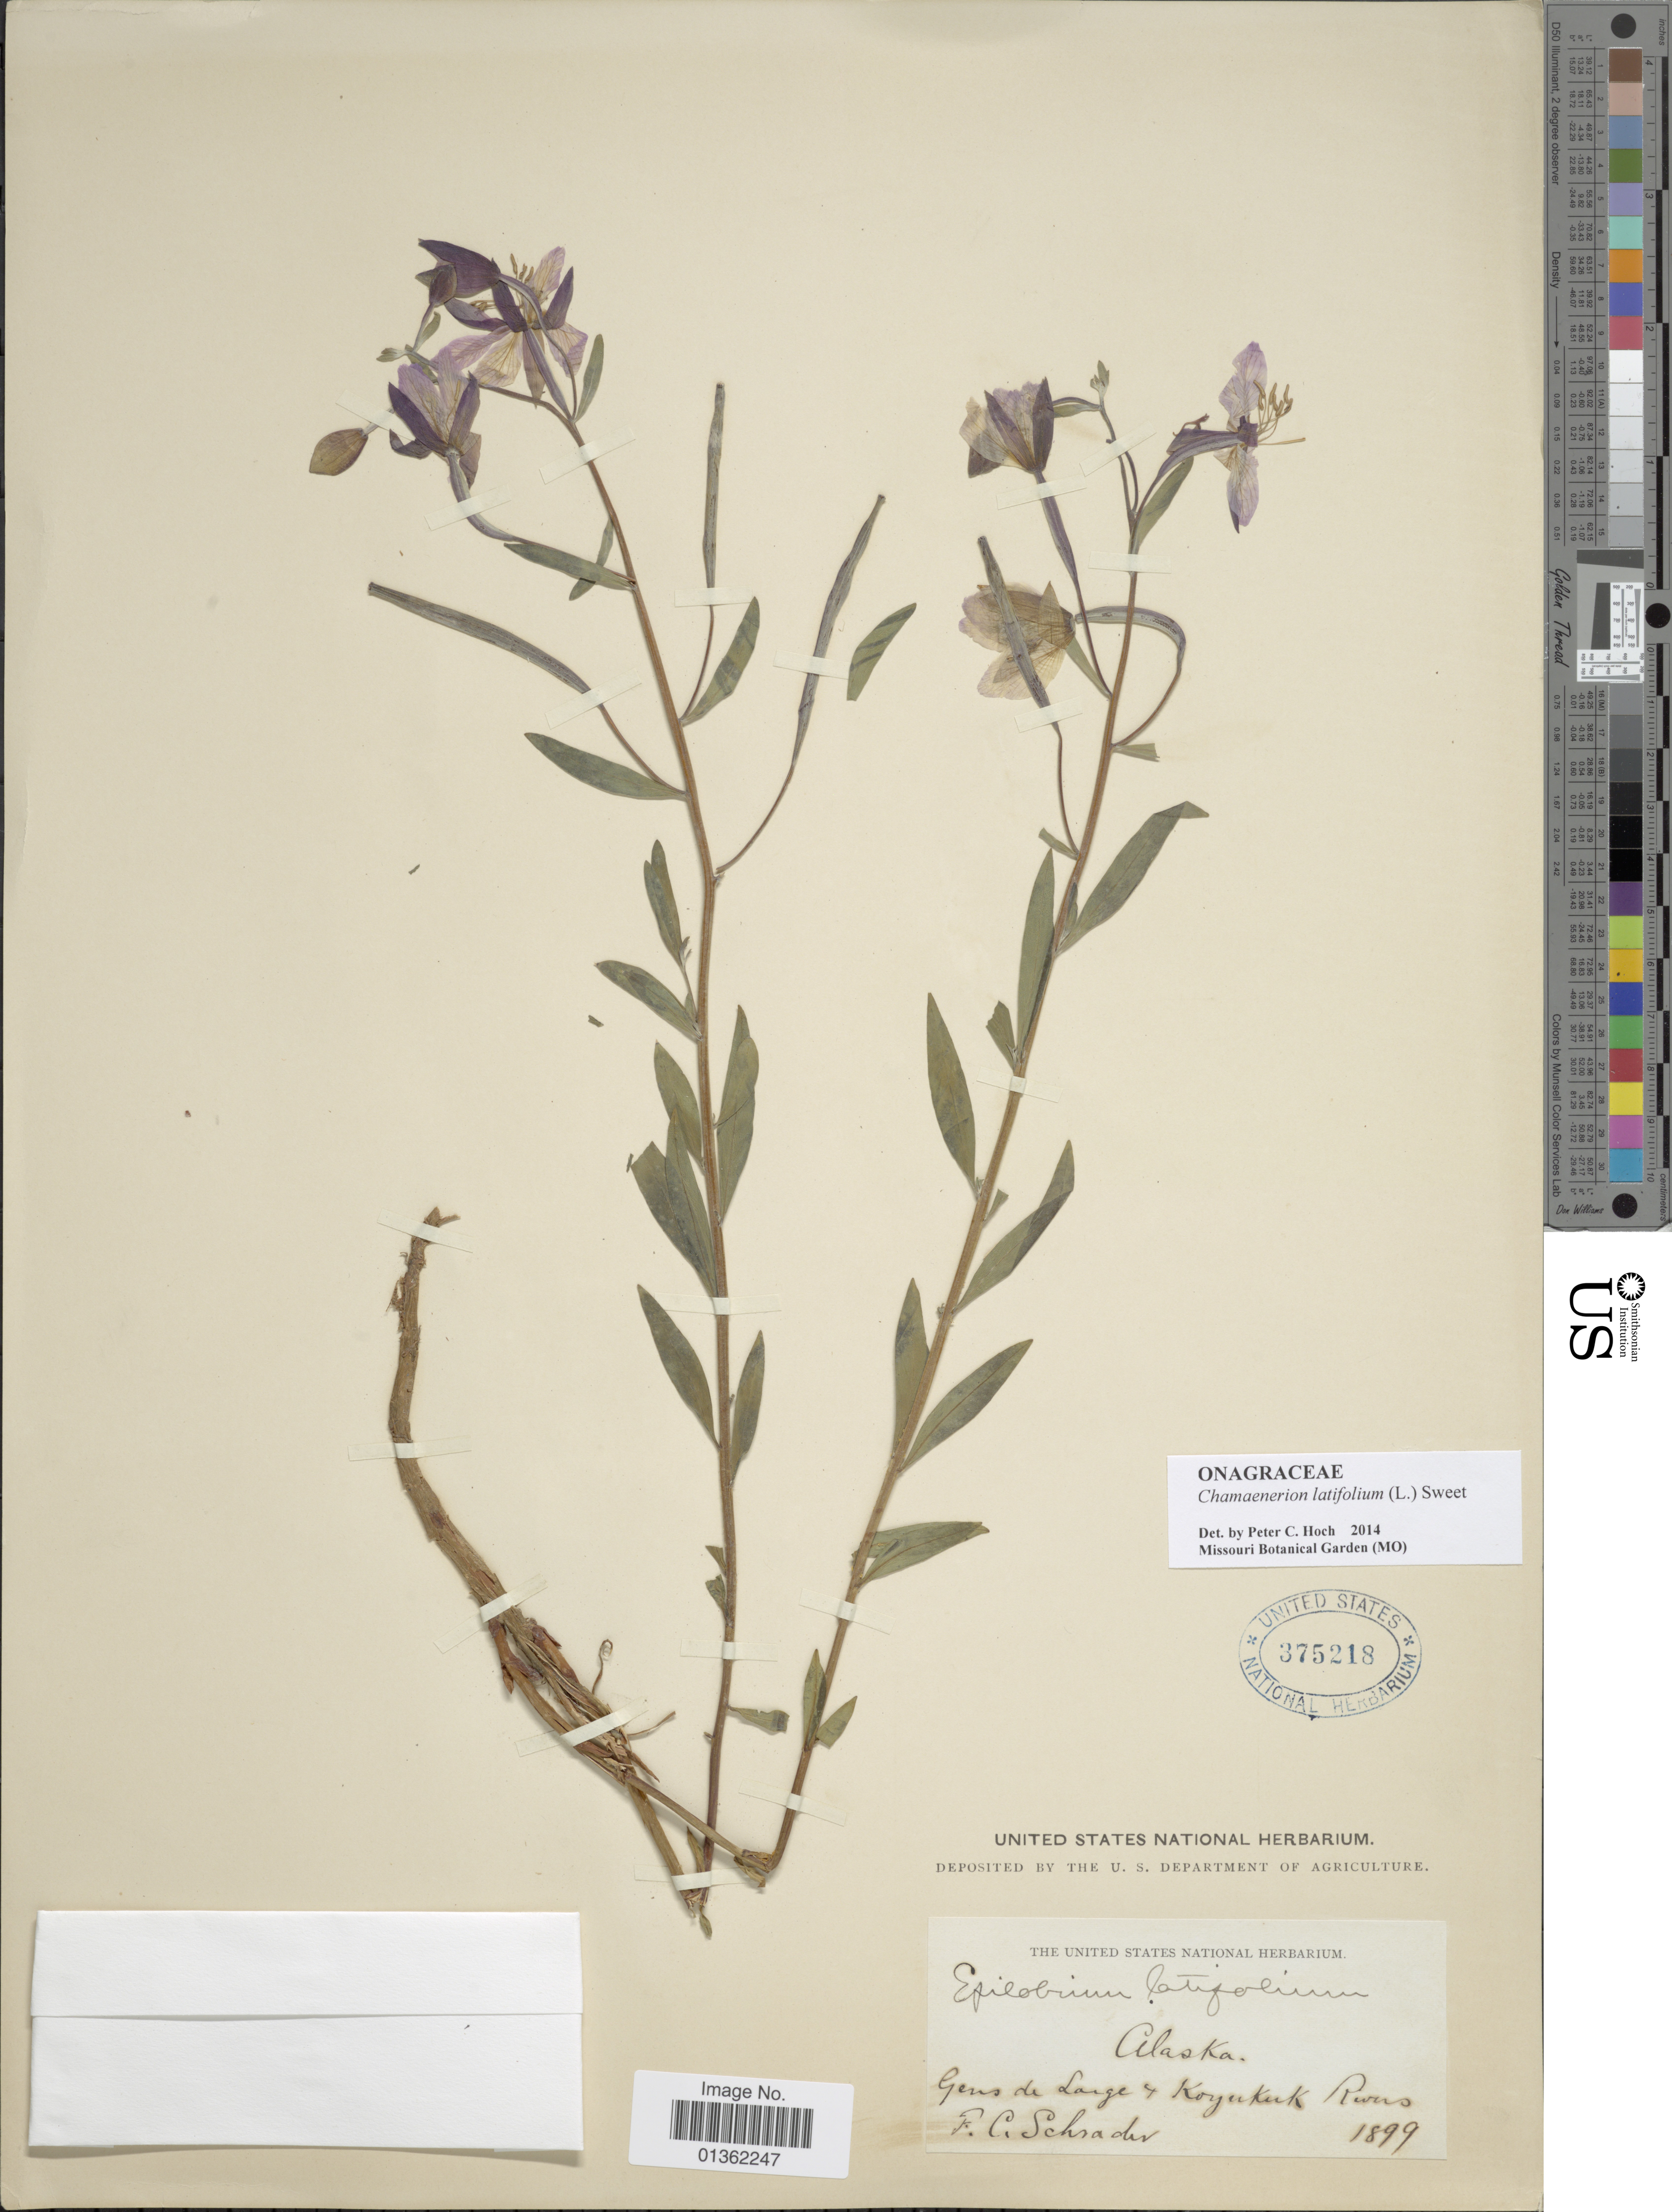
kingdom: Plantae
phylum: Tracheophyta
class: Magnoliopsida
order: Myrtales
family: Onagraceae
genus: Chamaenerion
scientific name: Chamaenerion latifolium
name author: (L.) Th. Fr. & Lange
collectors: F. C. Schrader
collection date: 1899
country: United States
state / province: Alaska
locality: Gens de Large & Koyukuk Rivers.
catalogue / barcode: US 375218